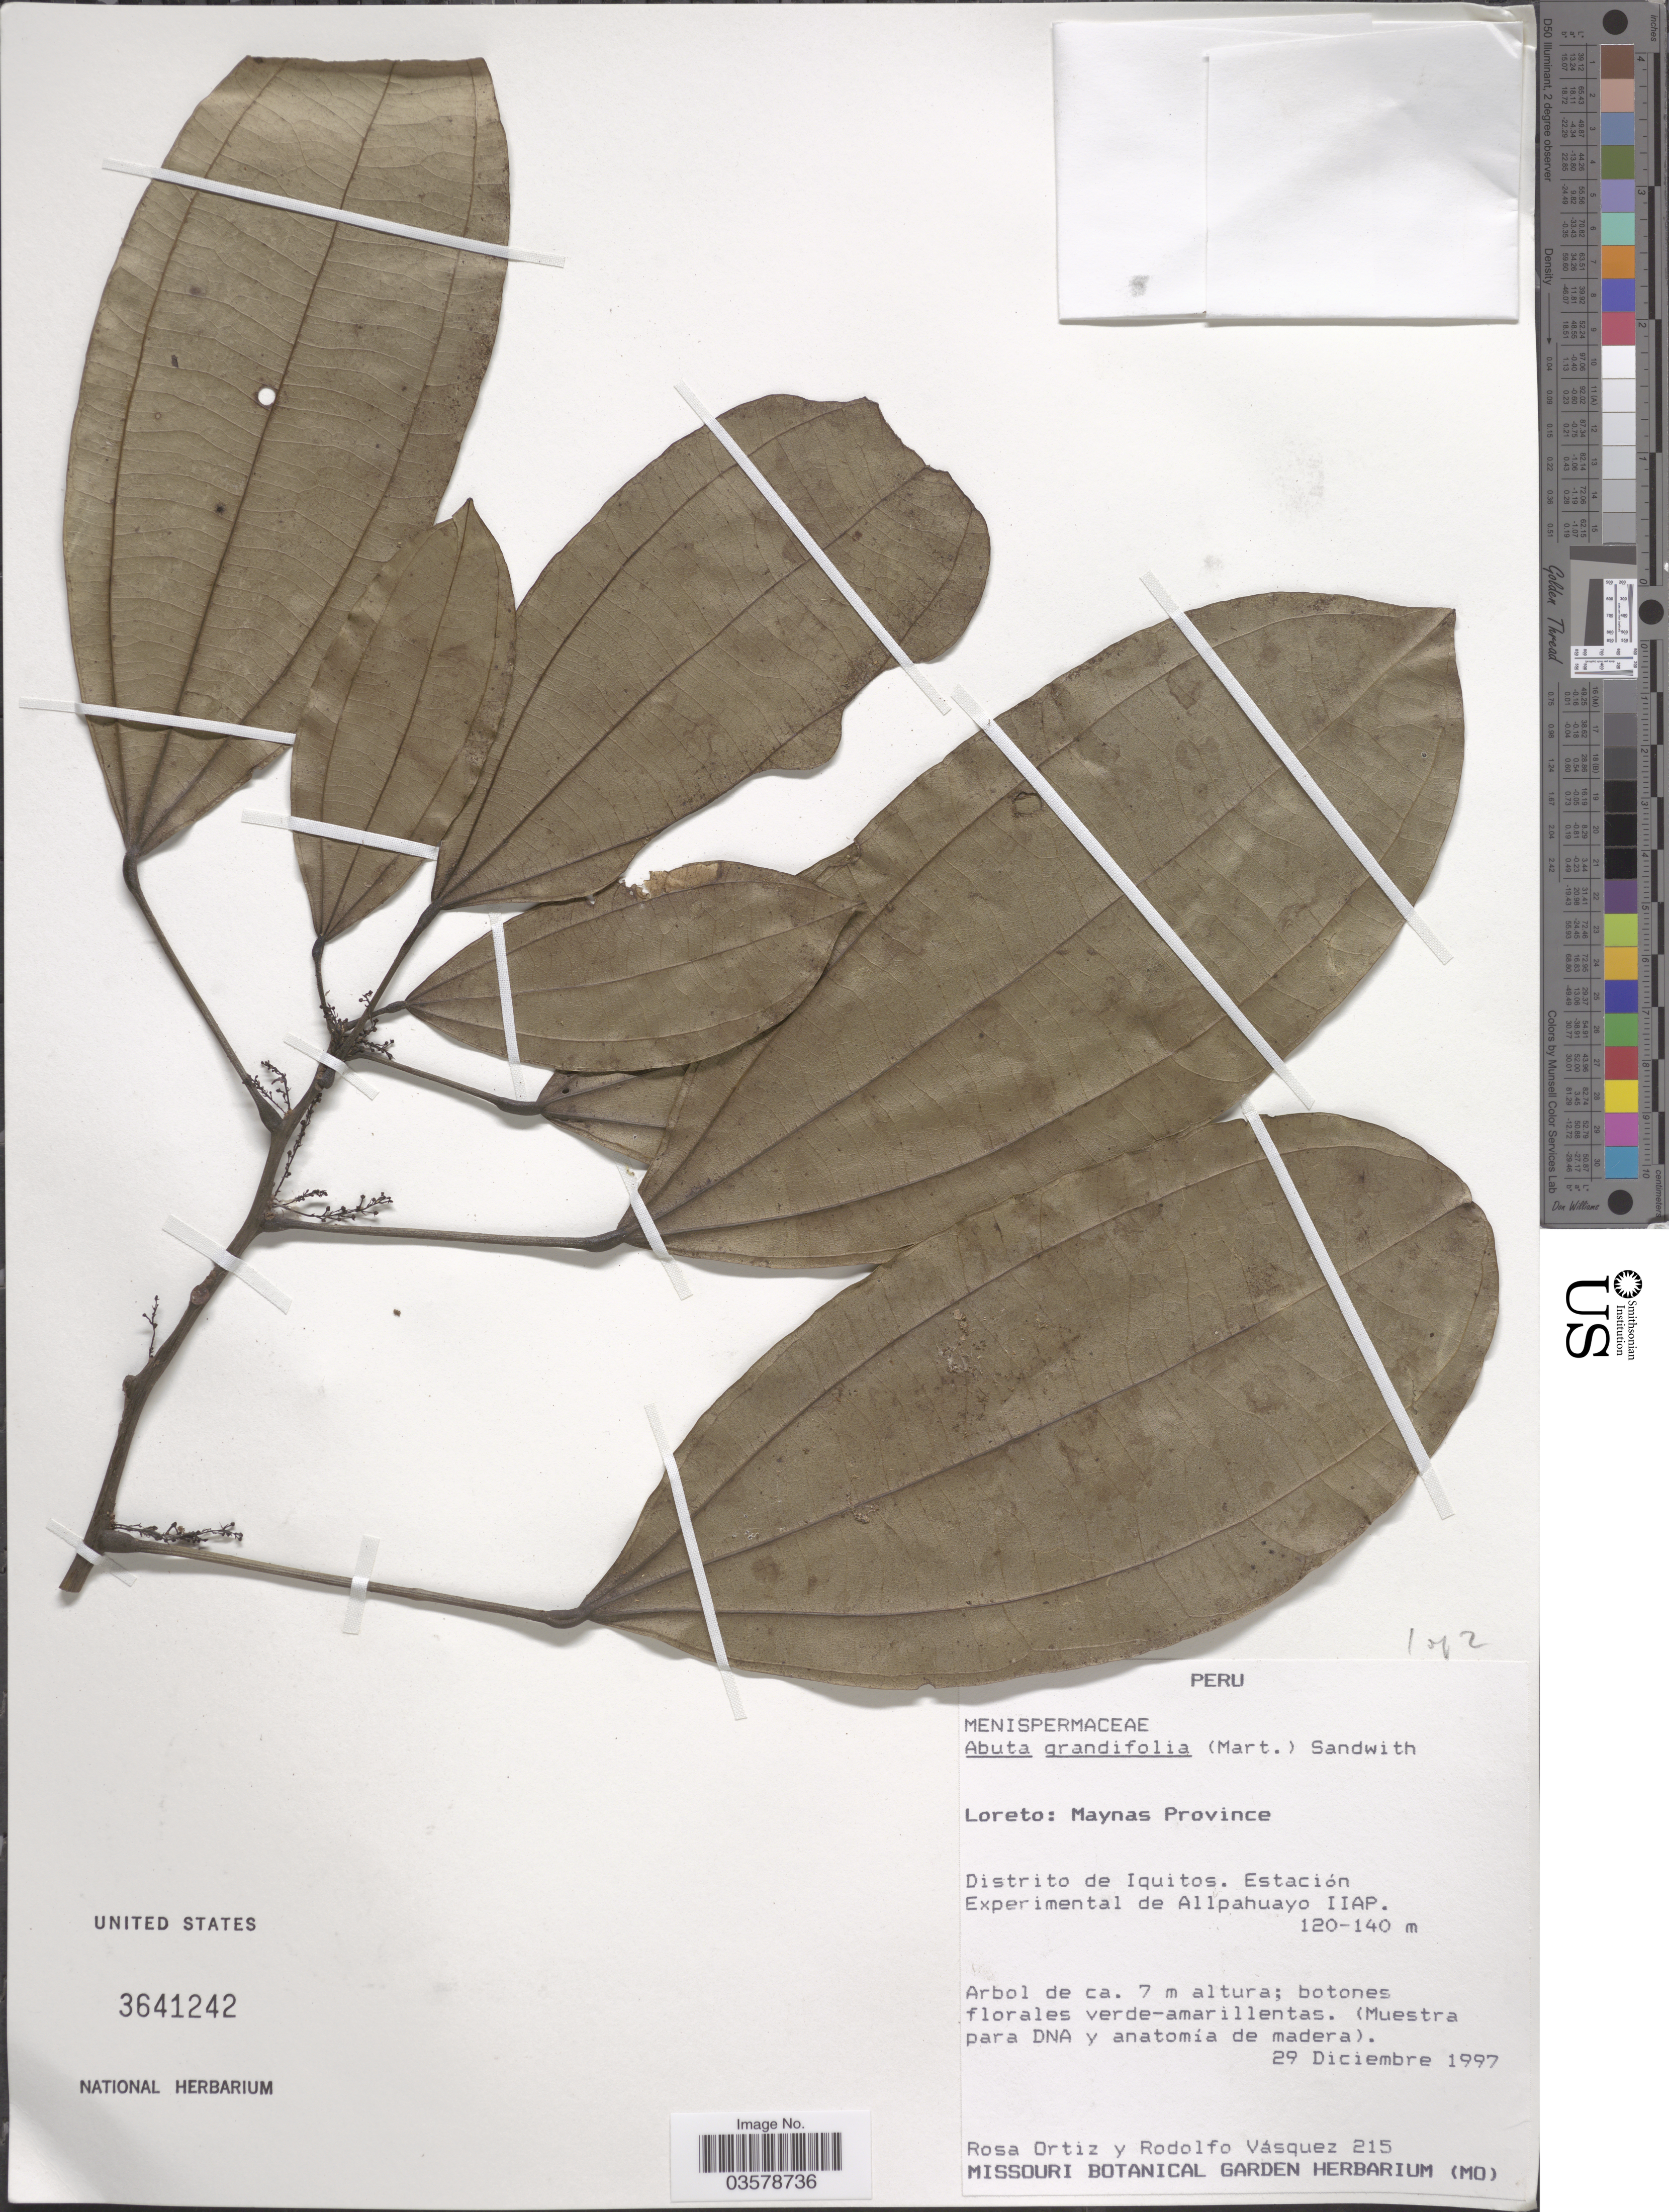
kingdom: Plantae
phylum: Tracheophyta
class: Magnoliopsida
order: Ranunculales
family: Menispermaceae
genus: Abuta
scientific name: Abuta grandifolia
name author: (Mart.) Sandwith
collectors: R. Ortiz & R. Vásquez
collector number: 215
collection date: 1997-12-29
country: Peru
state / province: Loreto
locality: Maynas Province. Distrito de Iquitos. Estación Experimental de Allpahuayo IIAP.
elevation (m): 120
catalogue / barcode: US 3641242